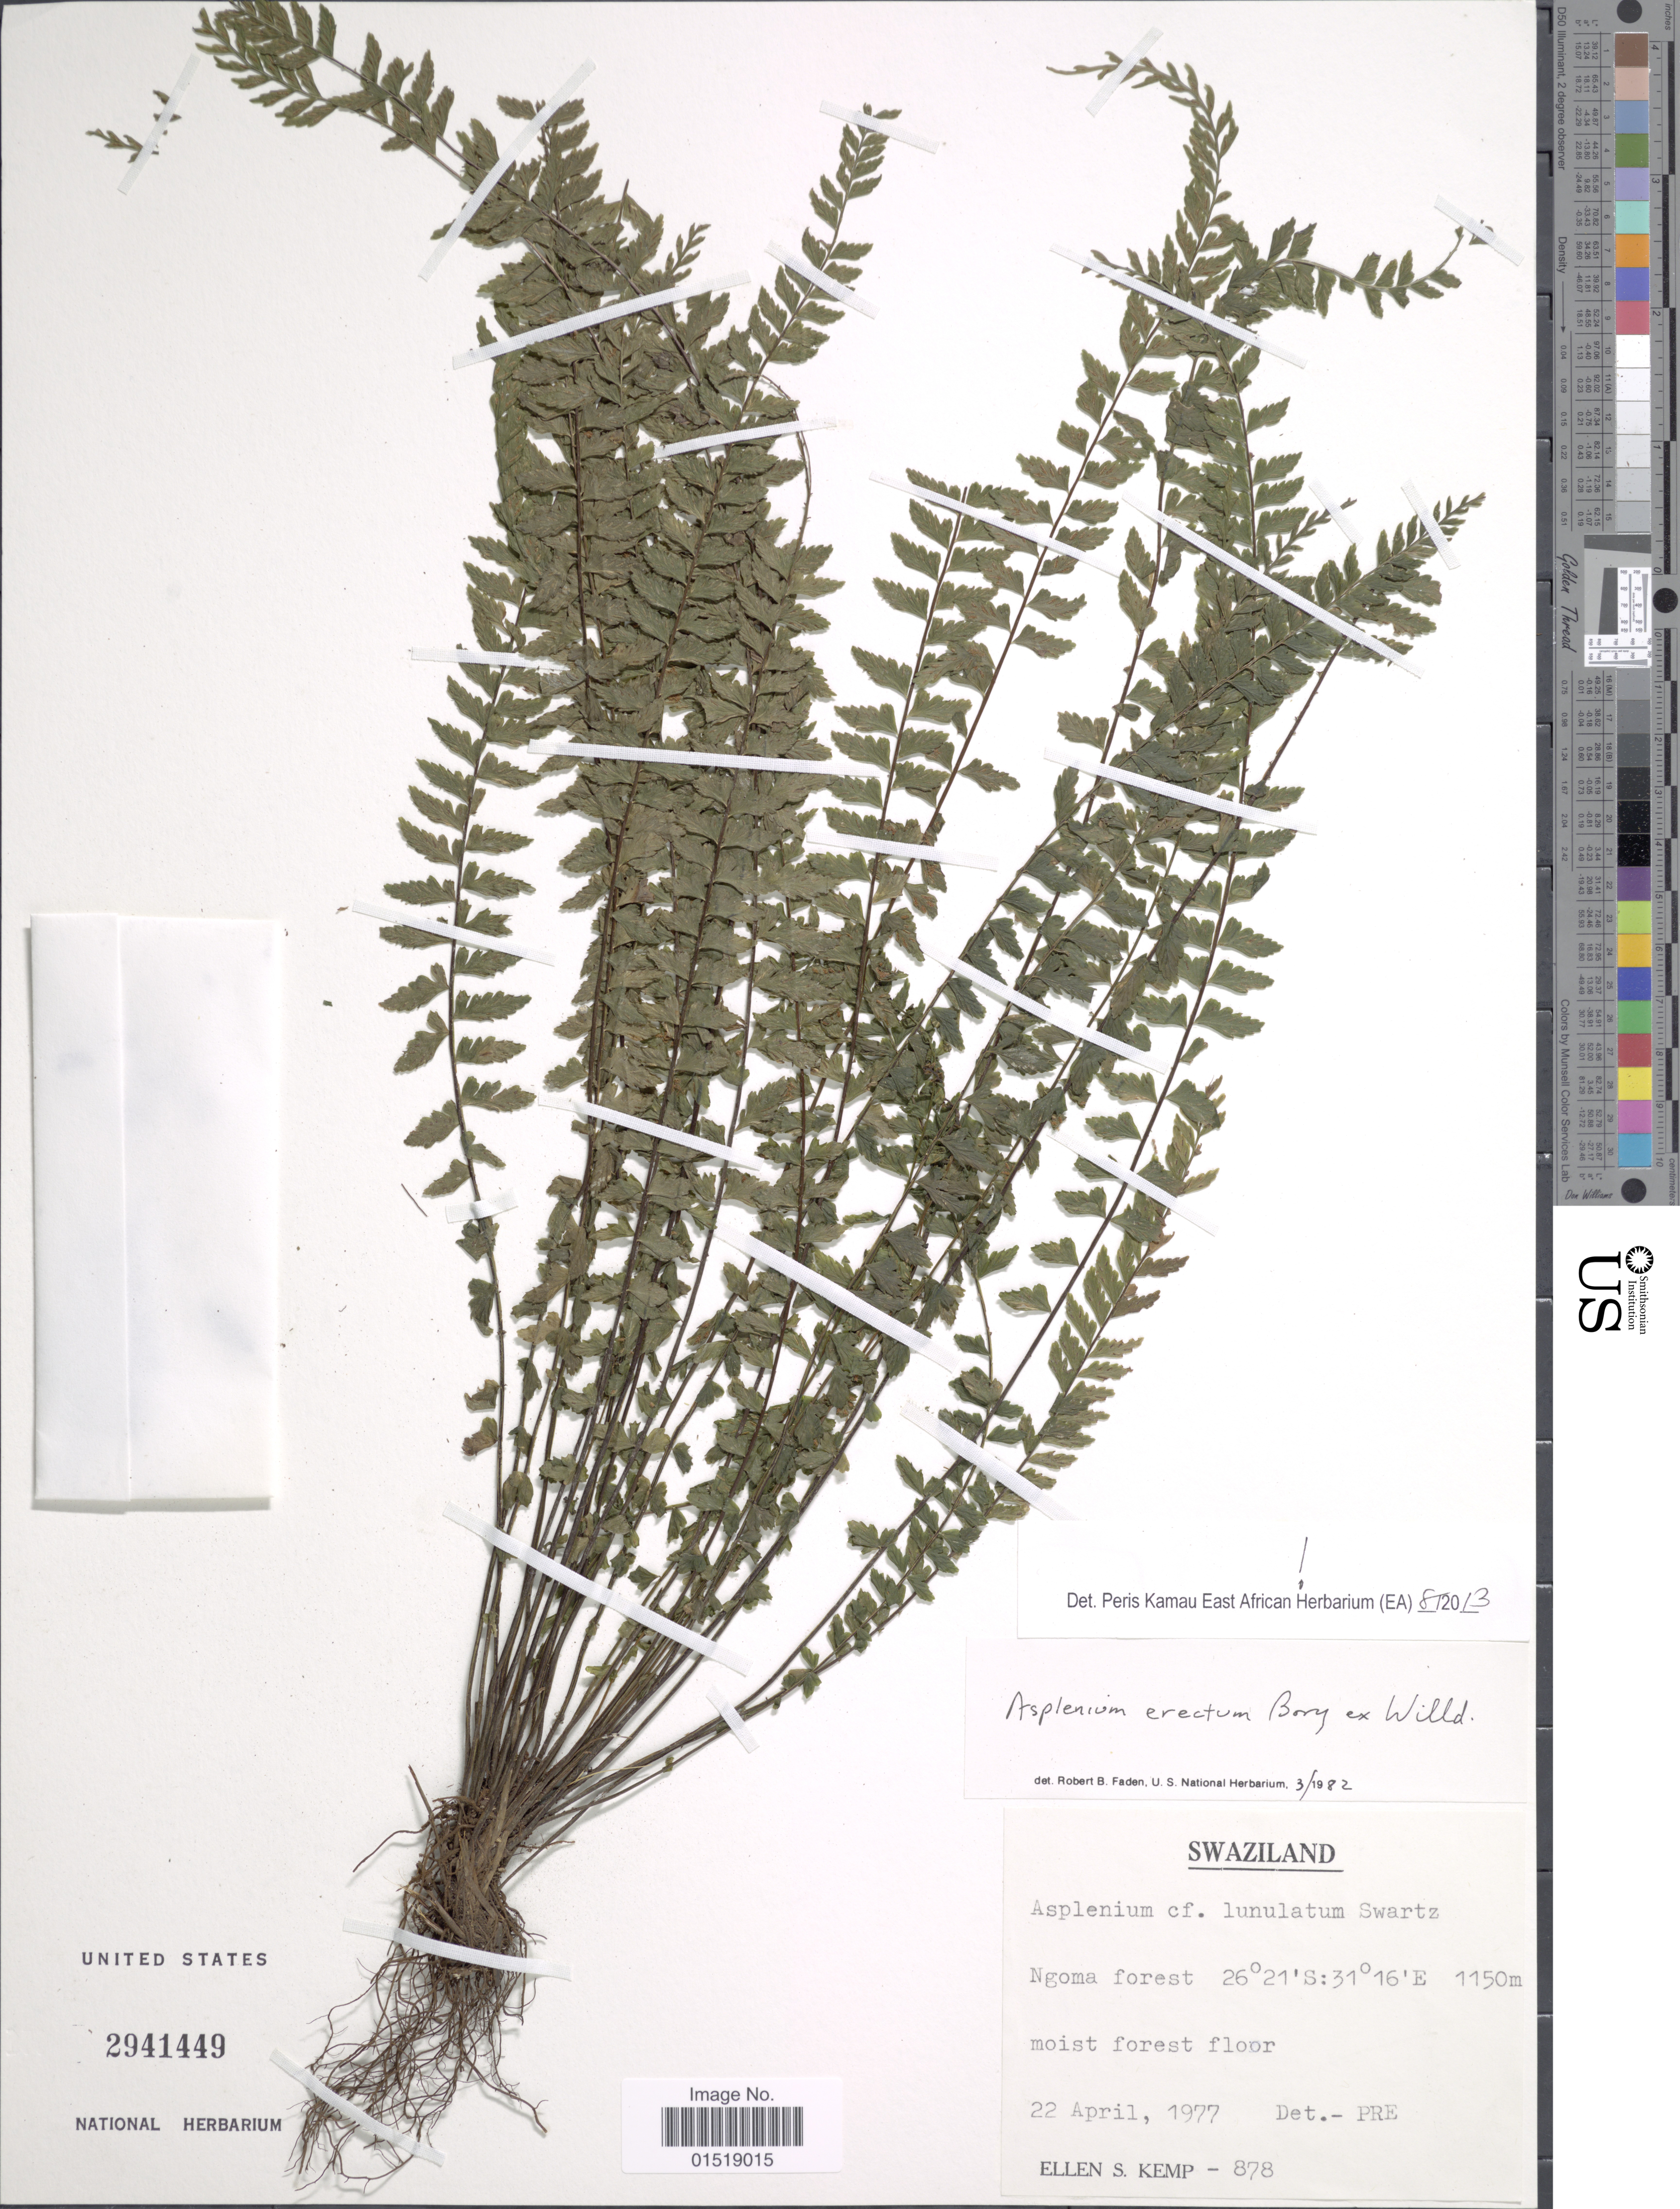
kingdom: Plantae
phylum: Tracheophyta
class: Polypodiopsida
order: Polypodiales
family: Aspleniaceae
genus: Asplenium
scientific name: Asplenium erectum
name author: Bory ex Willd.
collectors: E. S. Kemp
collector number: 878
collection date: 1977-04-22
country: Eswatini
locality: Ngoma forest.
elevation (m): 1150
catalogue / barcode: US 2941449